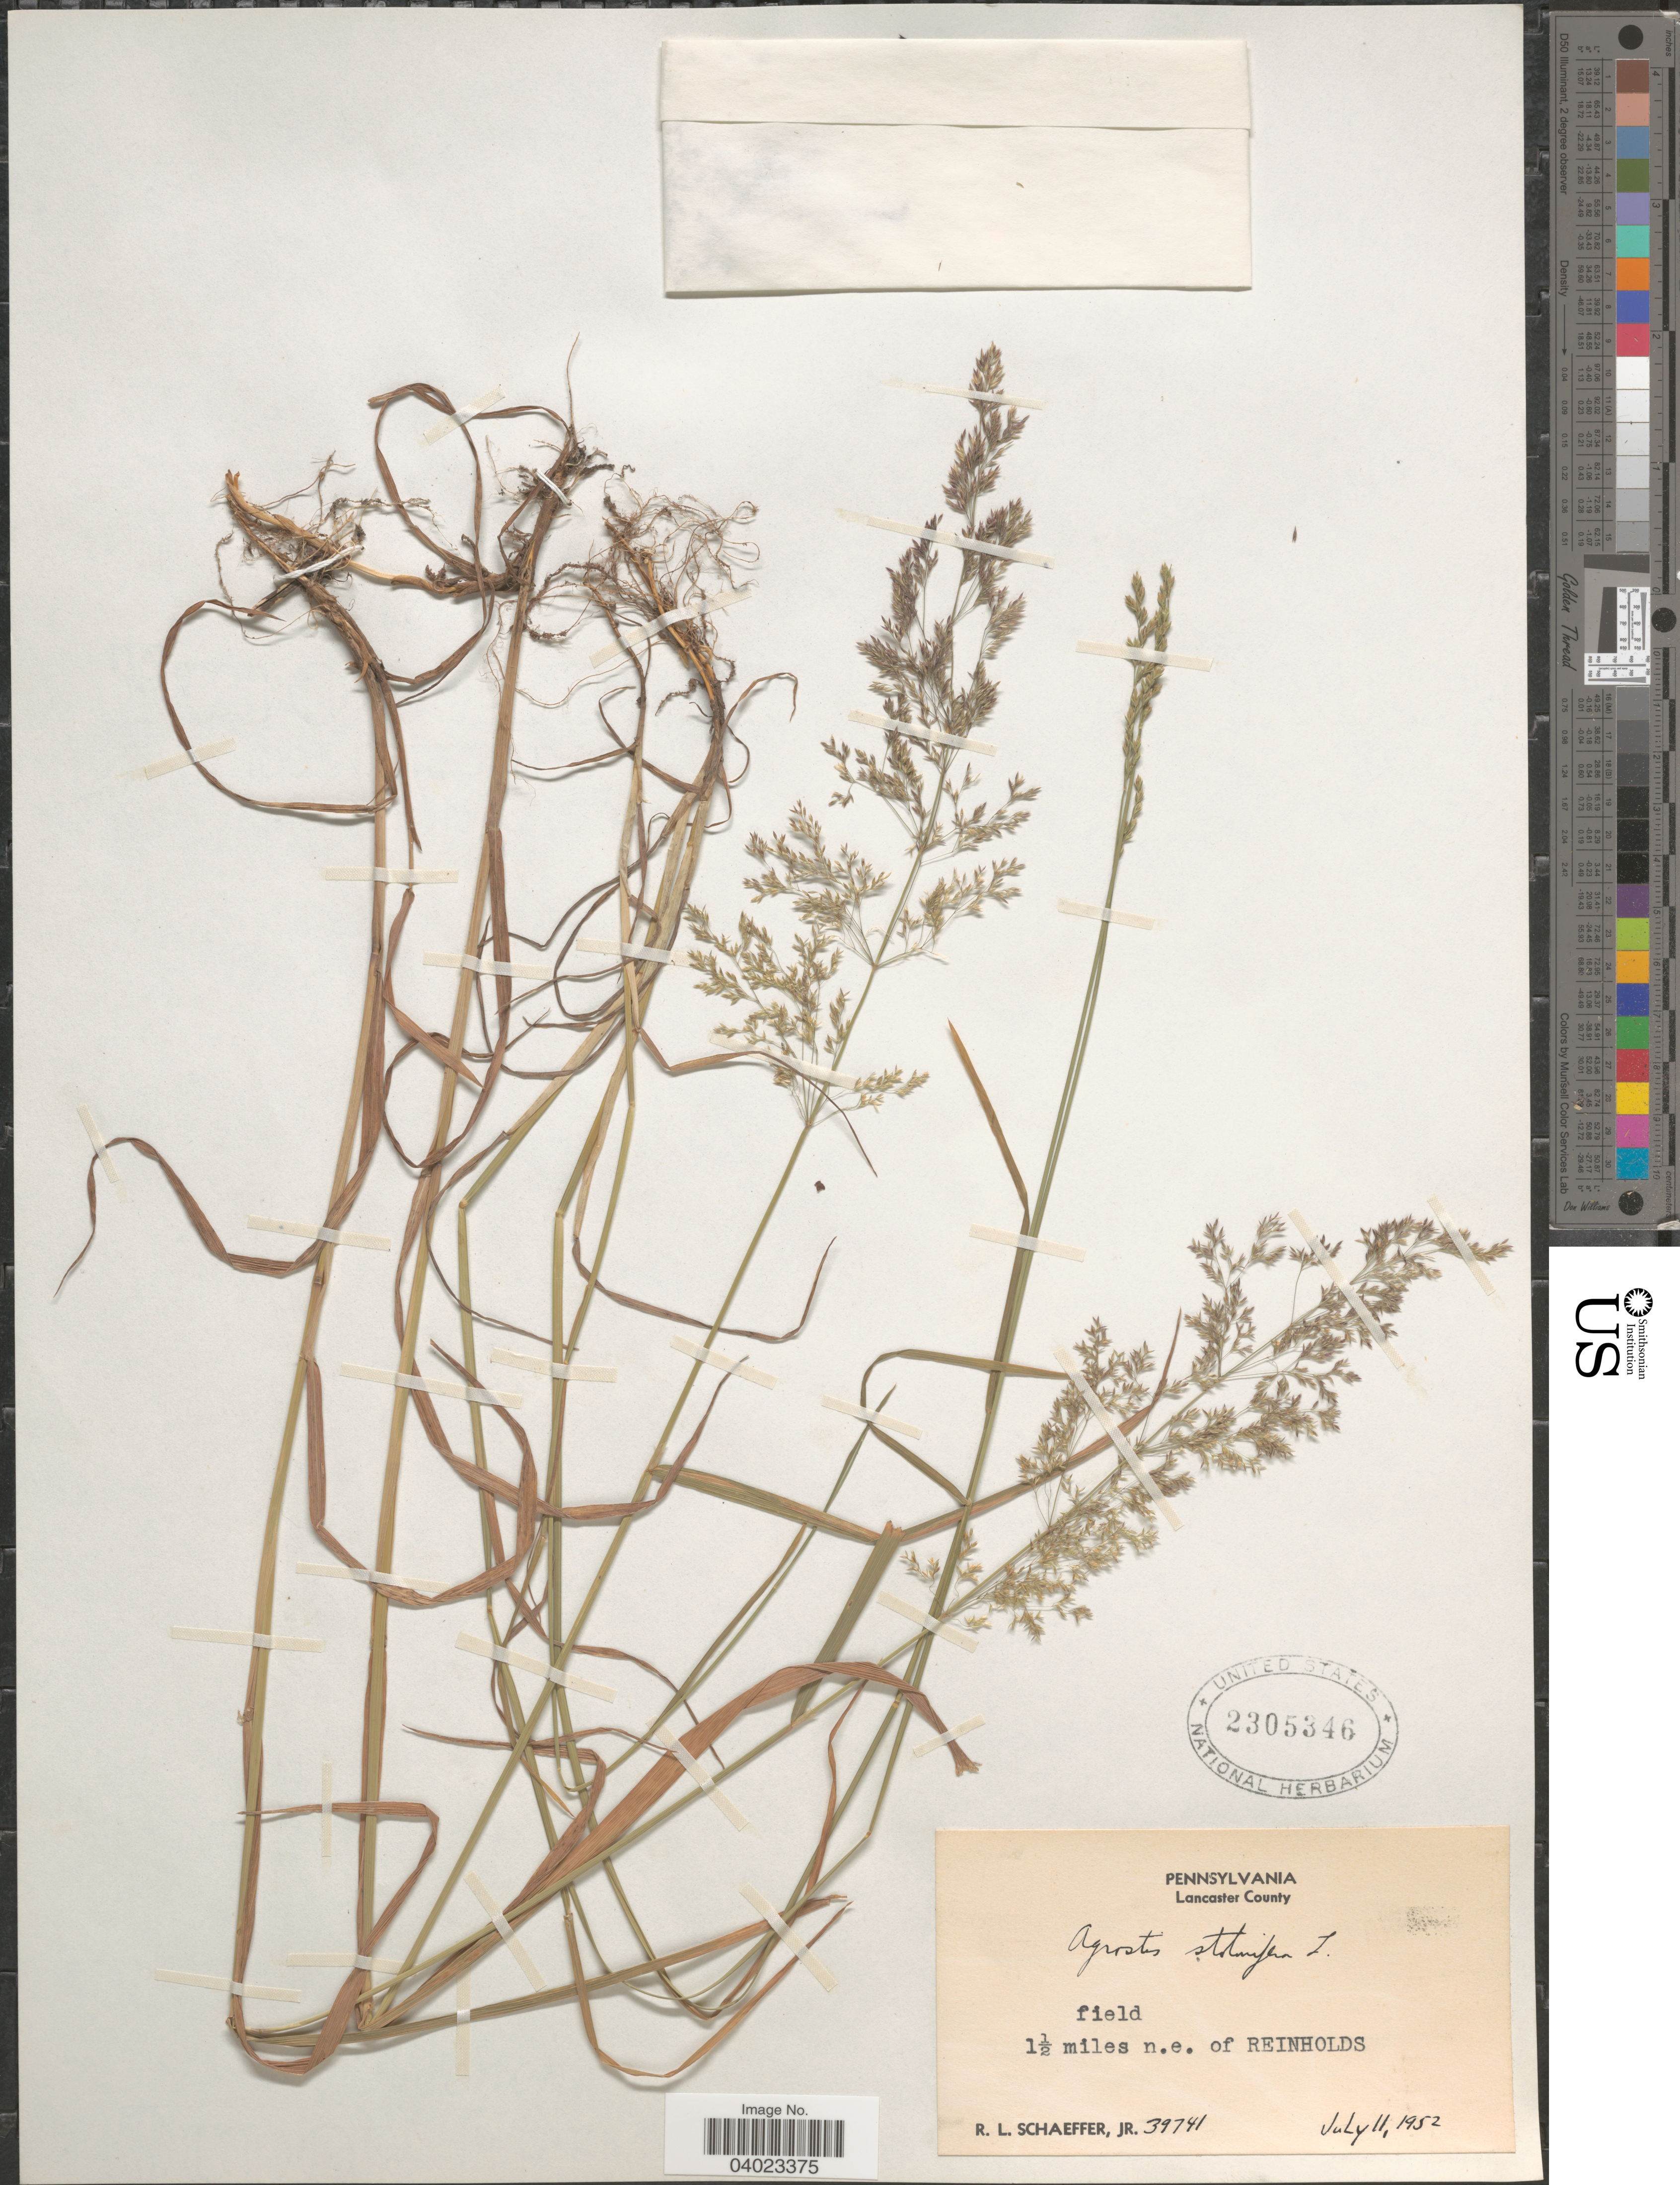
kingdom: Plantae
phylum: Tracheophyta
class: Liliopsida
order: Poales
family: Poaceae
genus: Agrostis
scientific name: Agrostis stolonifera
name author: L.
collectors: R. L. Schaeffer Jr.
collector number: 39741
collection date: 1952-07-11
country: United States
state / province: Pennsylvania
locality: Lancaster County. 1½ miles n. e. of Reinholds.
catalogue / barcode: US 2305346